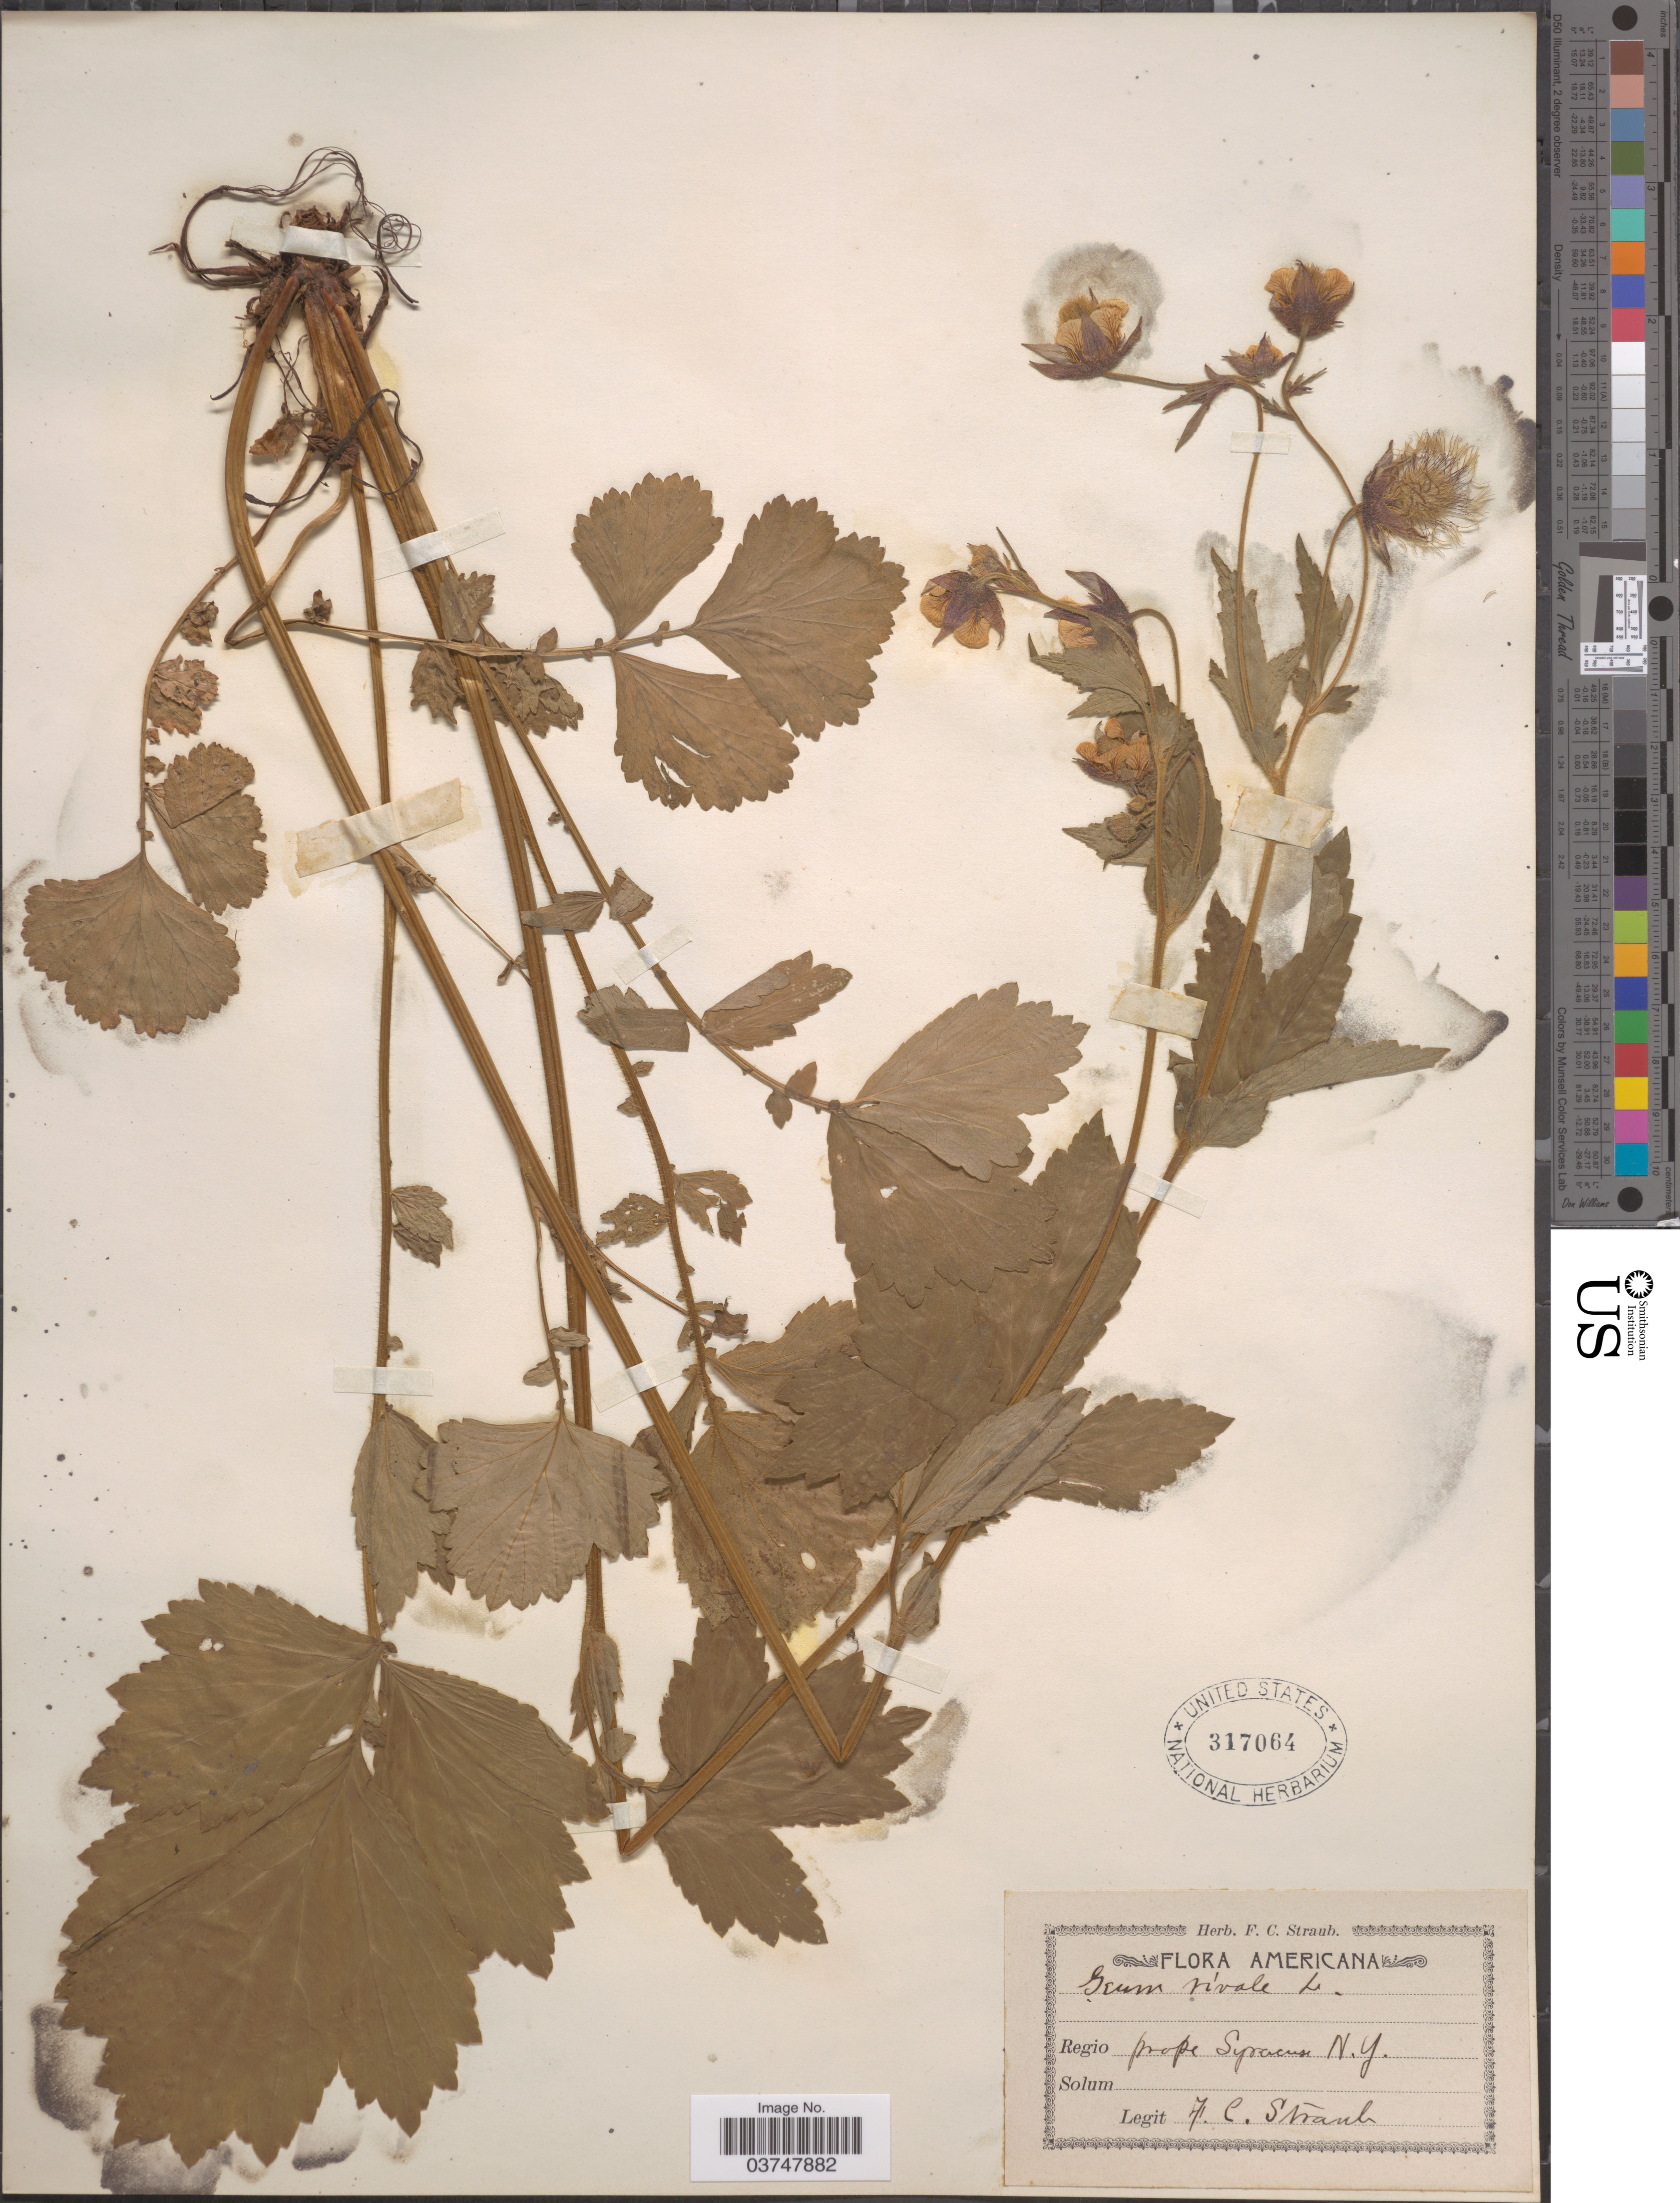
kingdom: Plantae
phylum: Tracheophyta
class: Magnoliopsida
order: Rosales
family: Rosaceae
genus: Geum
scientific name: Geum rivale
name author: L.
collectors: F. Straub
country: United States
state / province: New York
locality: Prope Syracuse.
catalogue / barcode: US 317064